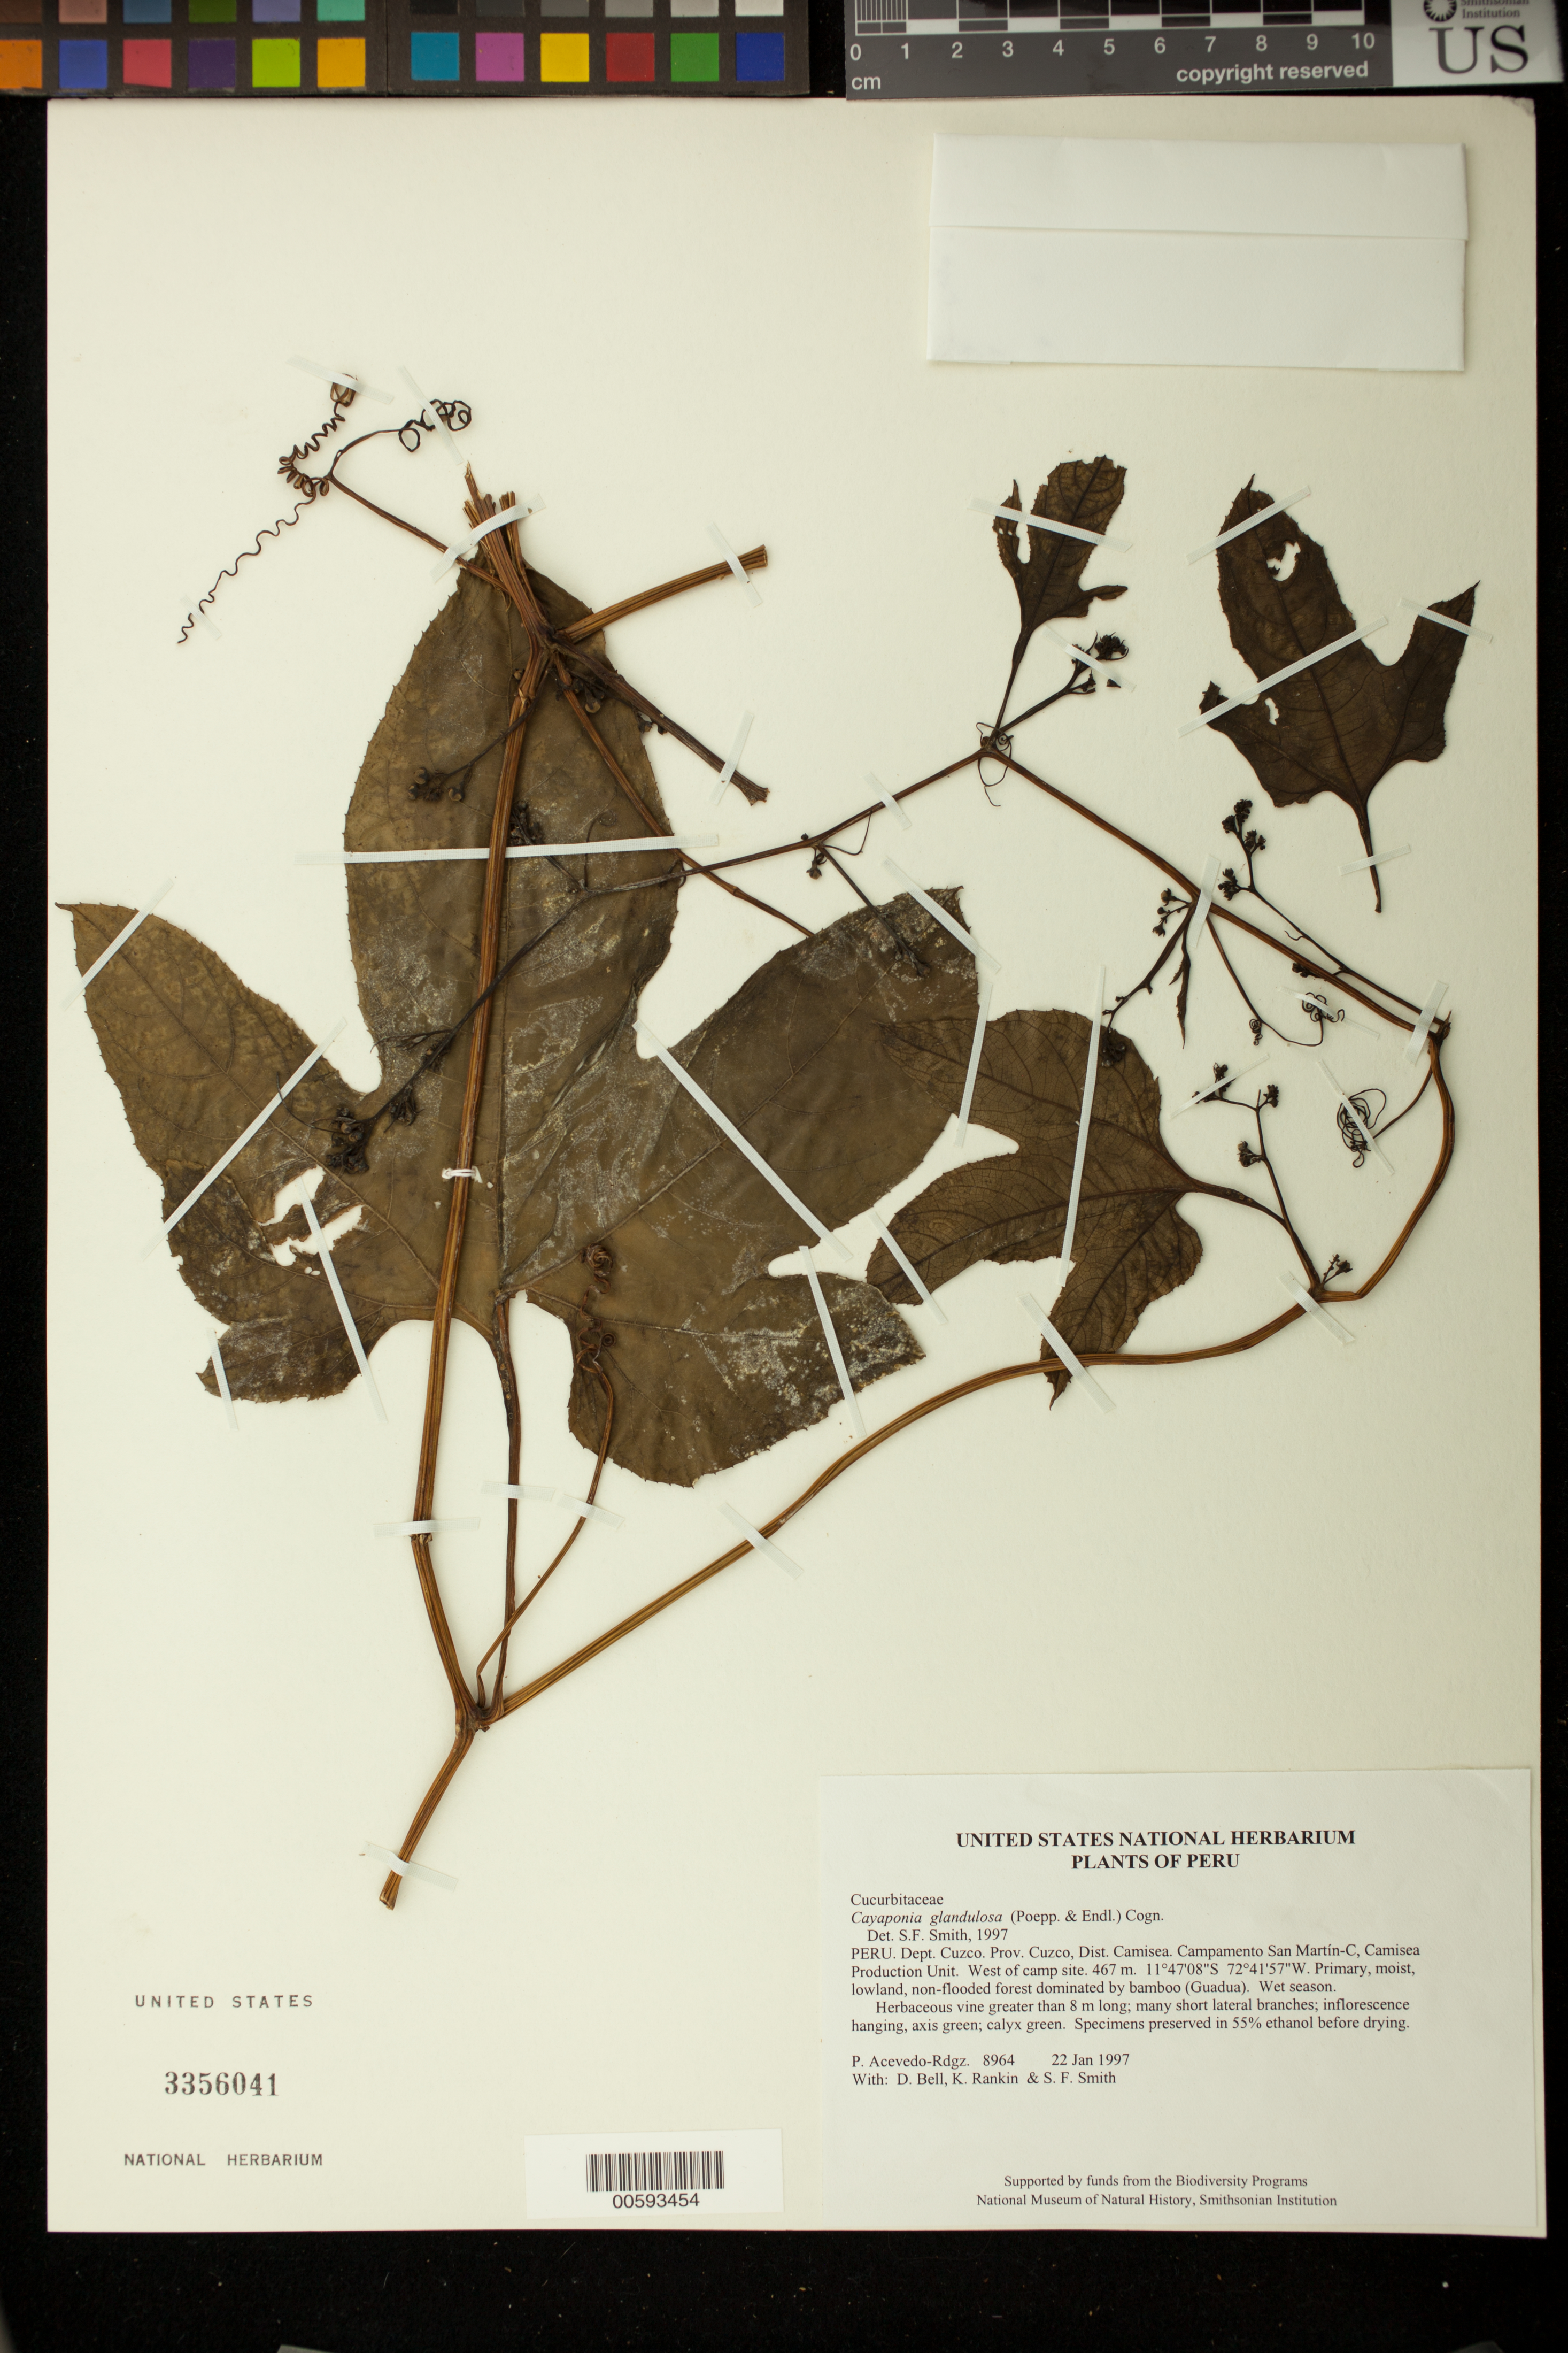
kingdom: Plantae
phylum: Tracheophyta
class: Magnoliopsida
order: Cucurbitales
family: Cucurbitaceae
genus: Cayaponia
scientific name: Cayaponia glandulosa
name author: (Poepp. & Endl.) Cogn.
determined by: Nee, Michael H.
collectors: P. Acevedo-Rodr., D. A. Bell, K. B. Rankin & S.F. Smith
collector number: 8964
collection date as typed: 22 Jan 1997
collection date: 1997-01-22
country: Peru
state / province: Cusco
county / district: Cusco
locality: Districto Camisea, Campamento San Martín-C, Camisea Production Unit. West of camp site.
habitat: Primary, moist, lowland, non-flooded forest dominated by bamboo (Guadua). Wet season.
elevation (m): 467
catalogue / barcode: US 3356041